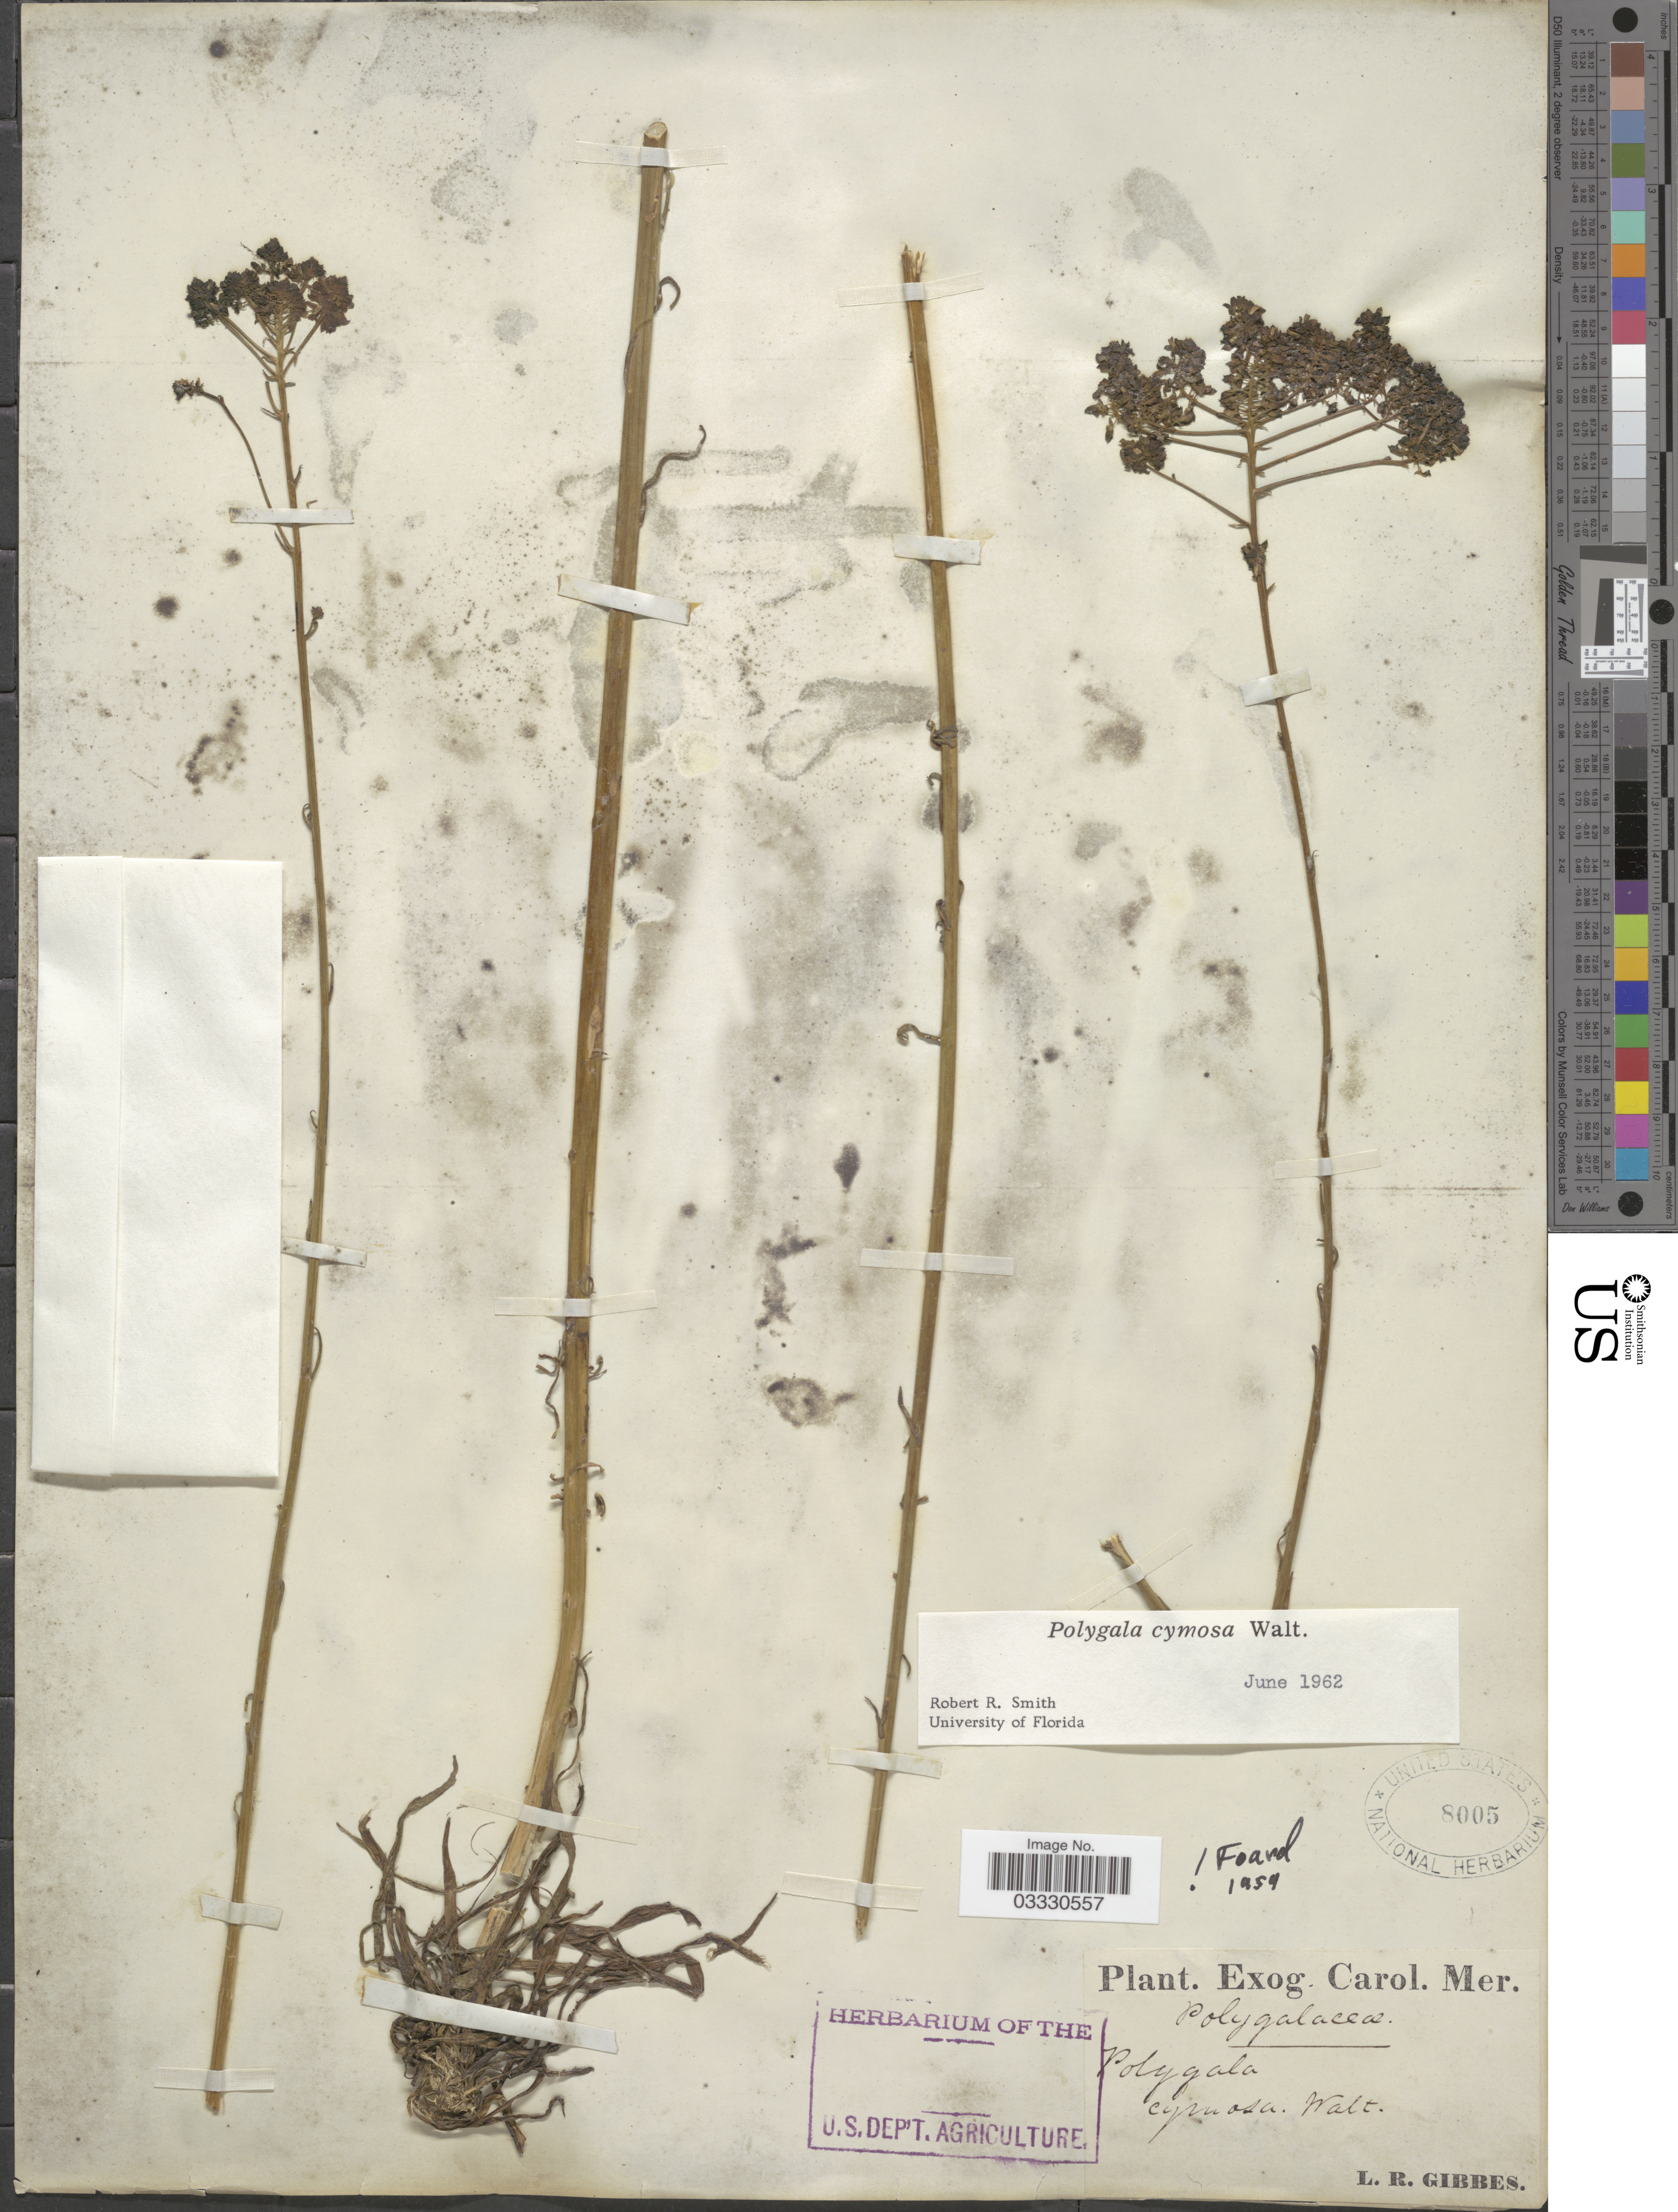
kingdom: Plantae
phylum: Tracheophyta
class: Magnoliopsida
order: Fabales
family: Polygalaceae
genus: Polygala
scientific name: Polygala cymosa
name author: Walter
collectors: L. Gibbes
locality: Exog. Carol. Mer. [unsure placement]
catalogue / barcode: US 8005